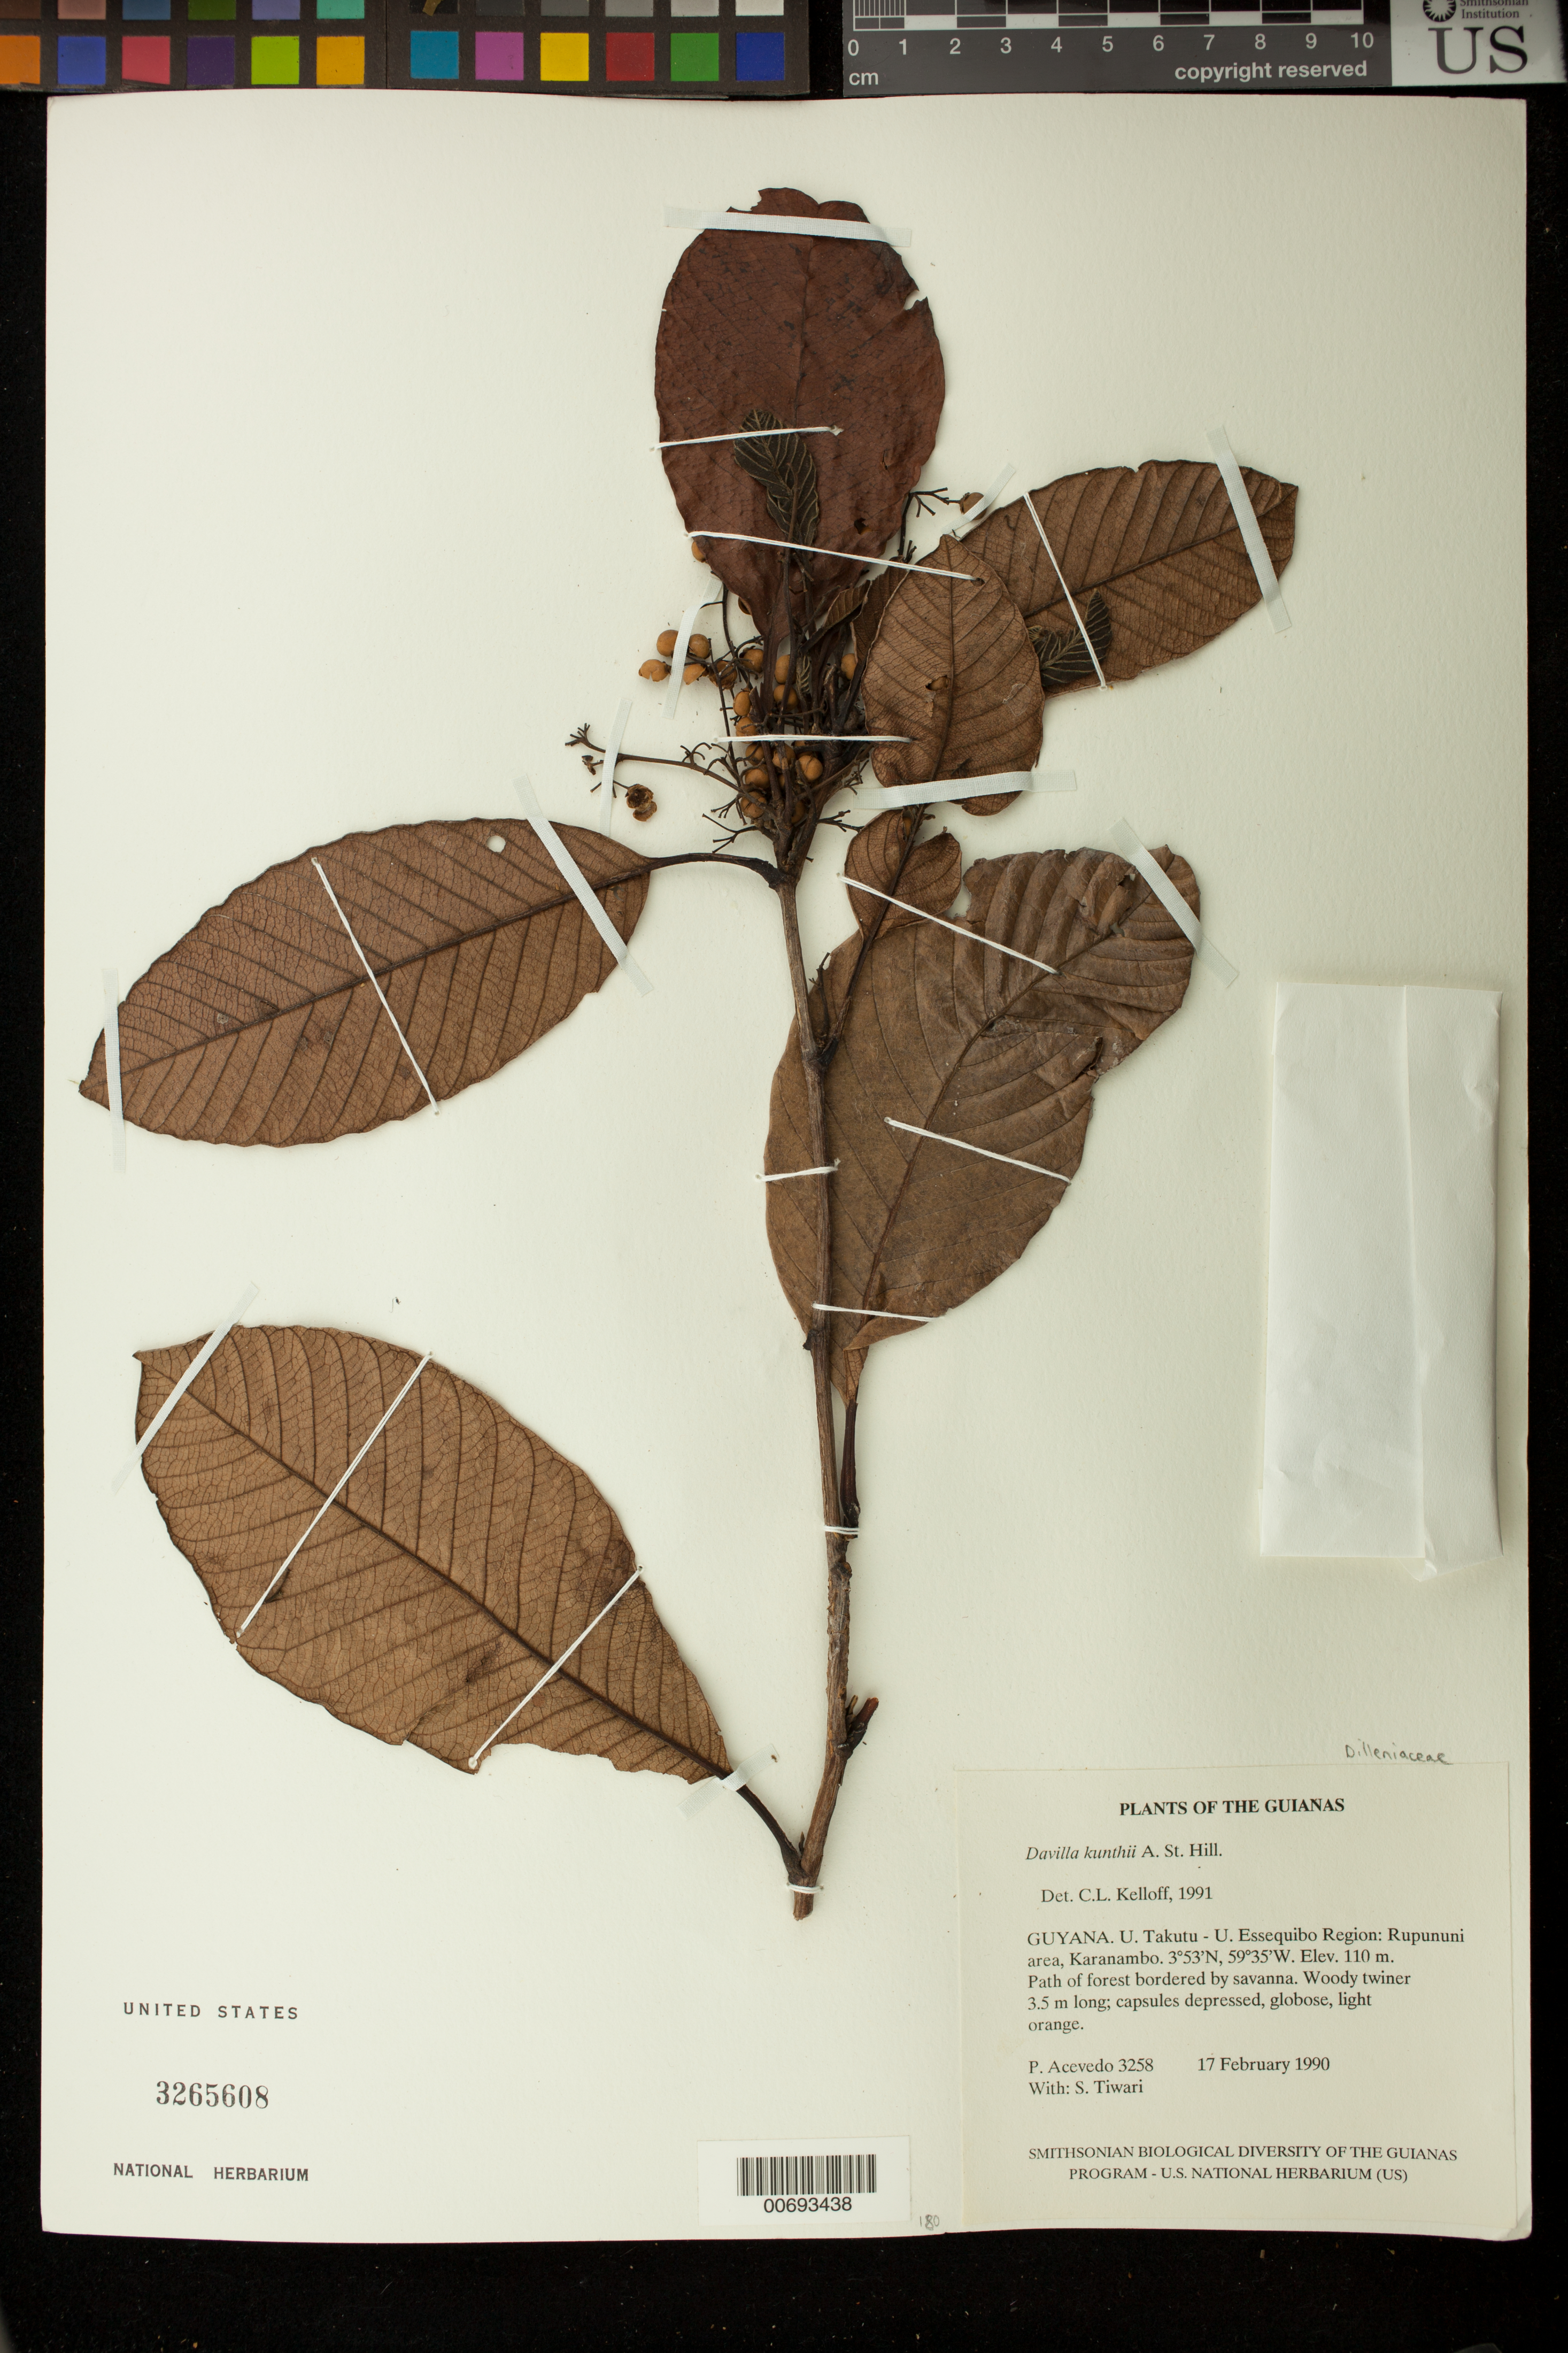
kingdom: Plantae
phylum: Tracheophyta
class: Magnoliopsida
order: Dilleniales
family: Dilleniaceae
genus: Davilla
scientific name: Davilla kunthii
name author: A. St.-Hil.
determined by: Kelloff, Carol L., (US), Smithsonian Institution - National Museum of Natural History (UNITED STATES)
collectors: P. Acevedo-Rodr. & S. Tiwari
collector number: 3258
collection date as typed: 17 Feb 1990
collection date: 1990-02-17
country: Guyana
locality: U. Takutu - U. Essequibo. Rupununi area, Karanambo.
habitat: Path of forest bordered by savanna.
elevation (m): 110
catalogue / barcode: US 3265608